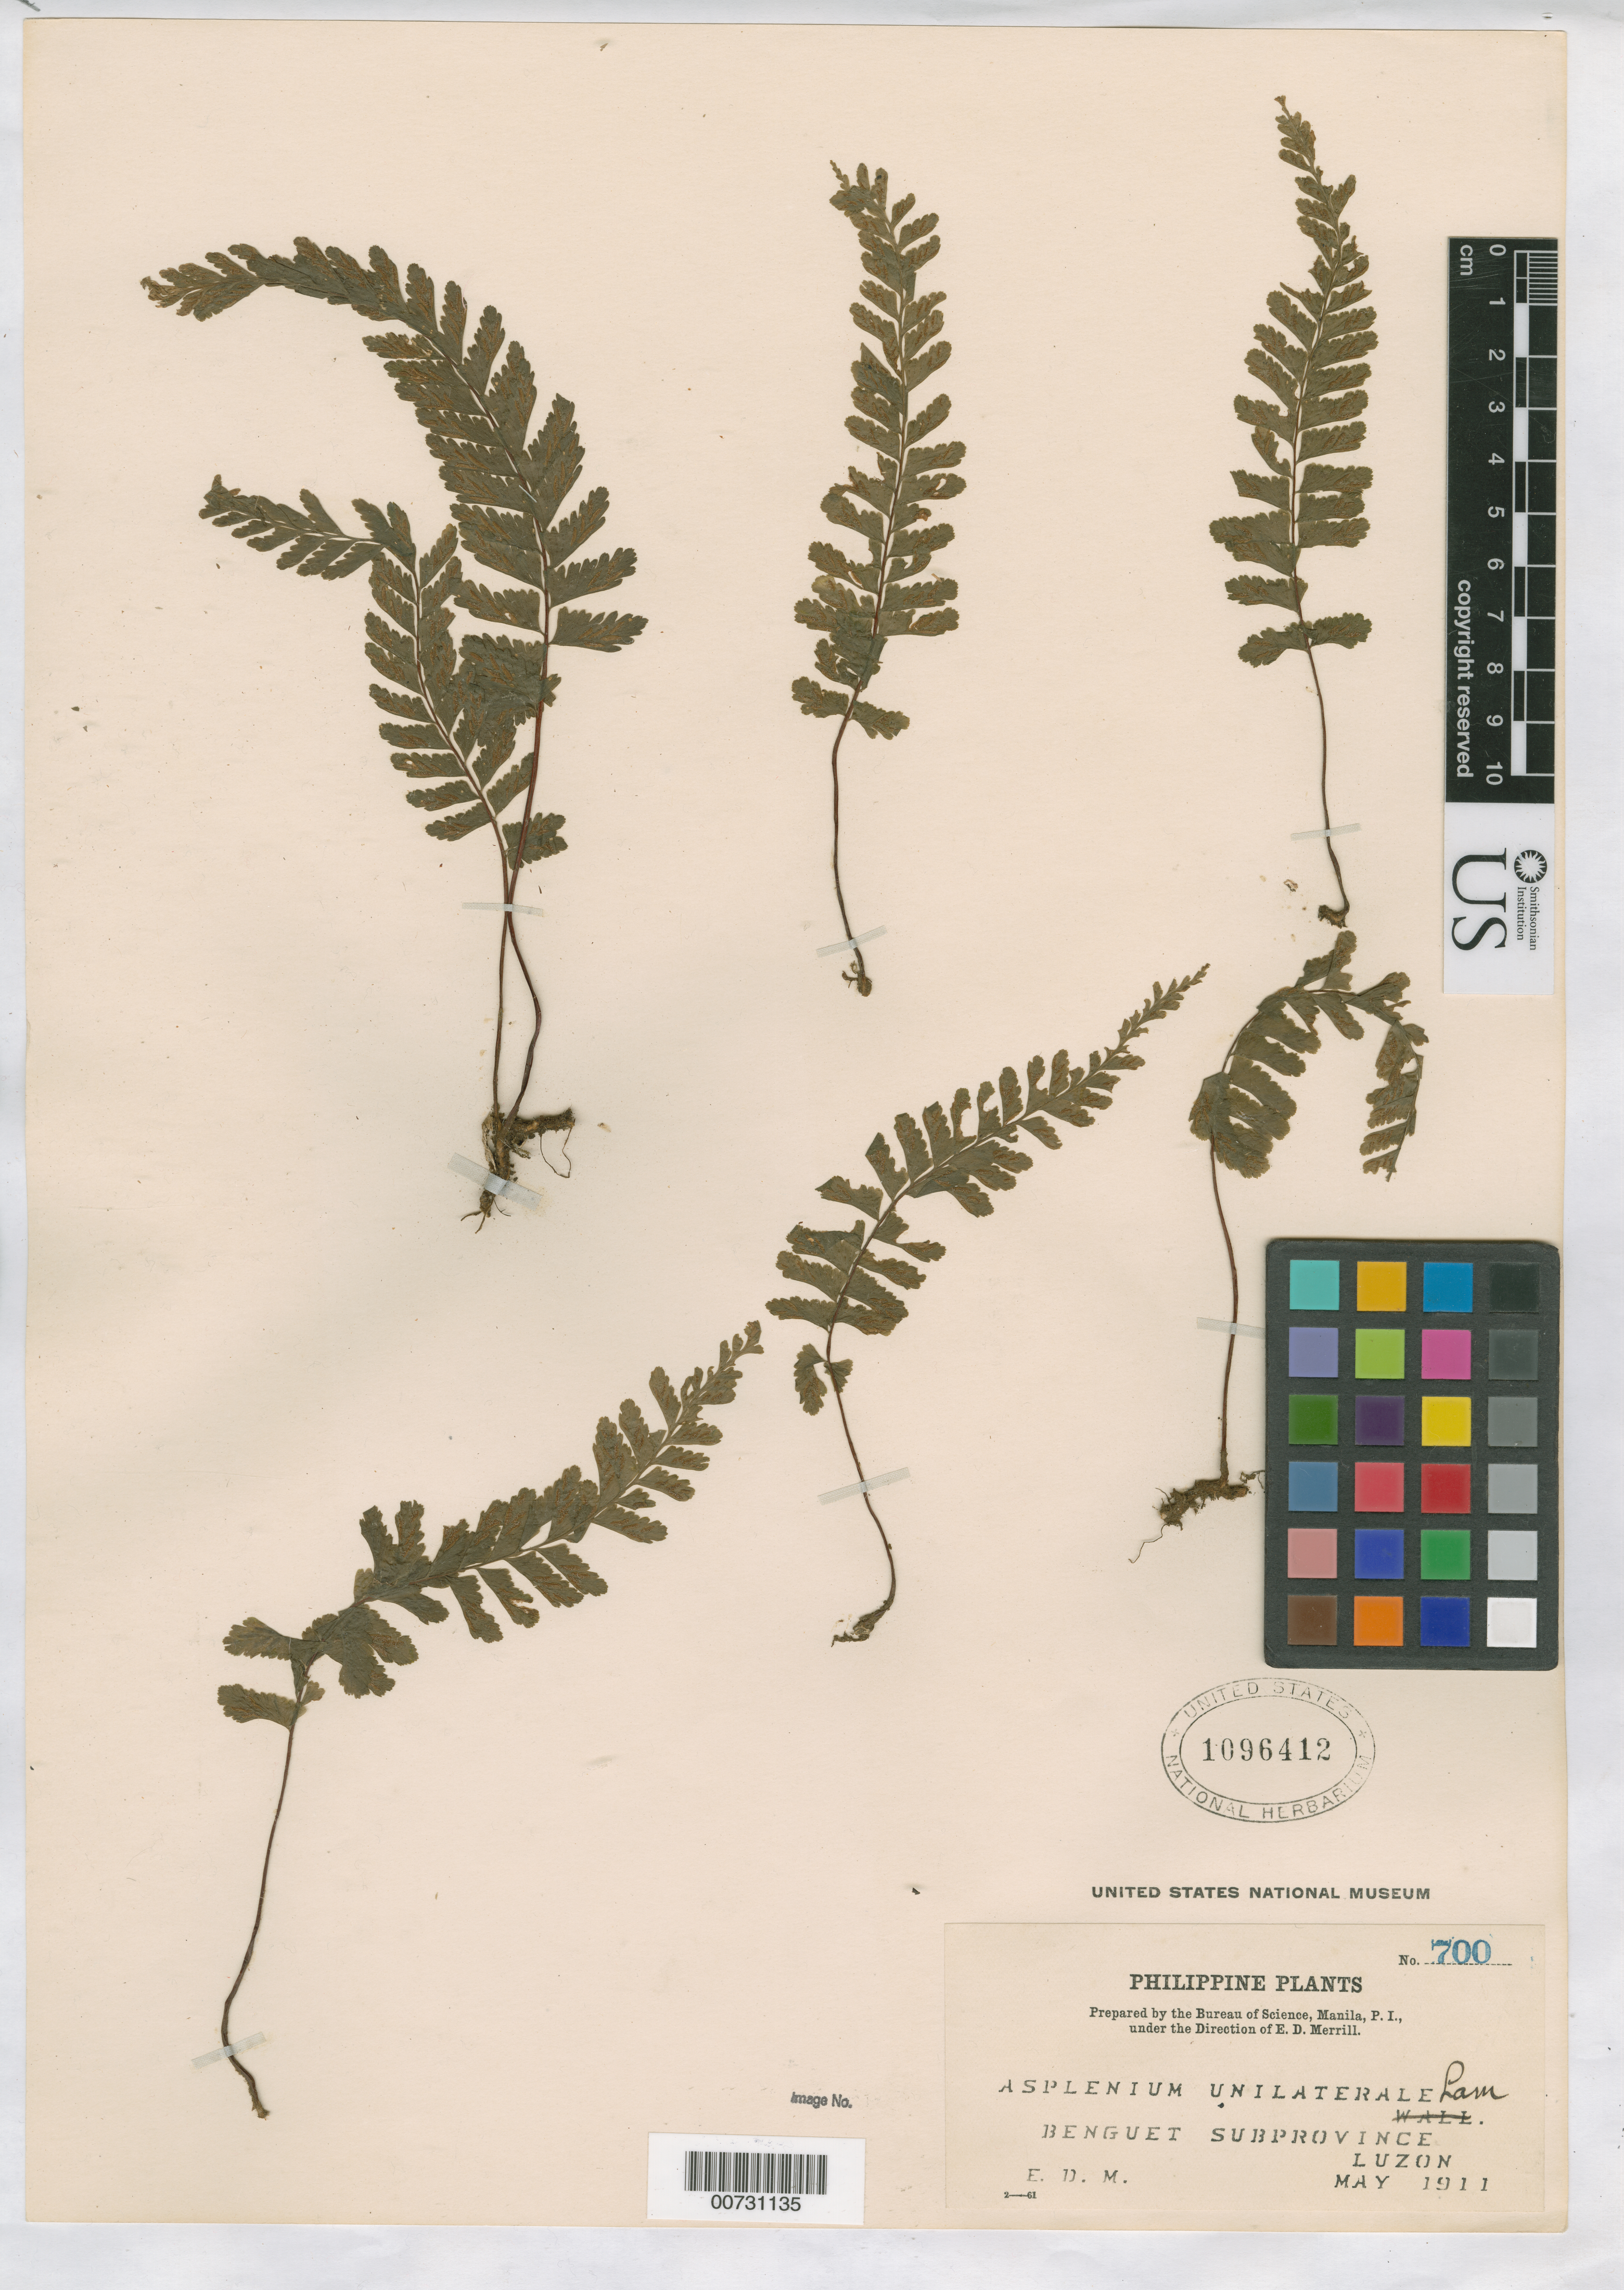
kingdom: Plantae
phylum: Tracheophyta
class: Polypodiopsida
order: Polypodiales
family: Aspleniaceae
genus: Asplenium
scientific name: Asplenium ofeliae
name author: Salgado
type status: Holotype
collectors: E. D. Merrill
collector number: Phil. Pl. 700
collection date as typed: May 1911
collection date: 1911-05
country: Philippines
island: Luzon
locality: Benguet Subprovince, Luzon.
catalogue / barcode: US 1096412